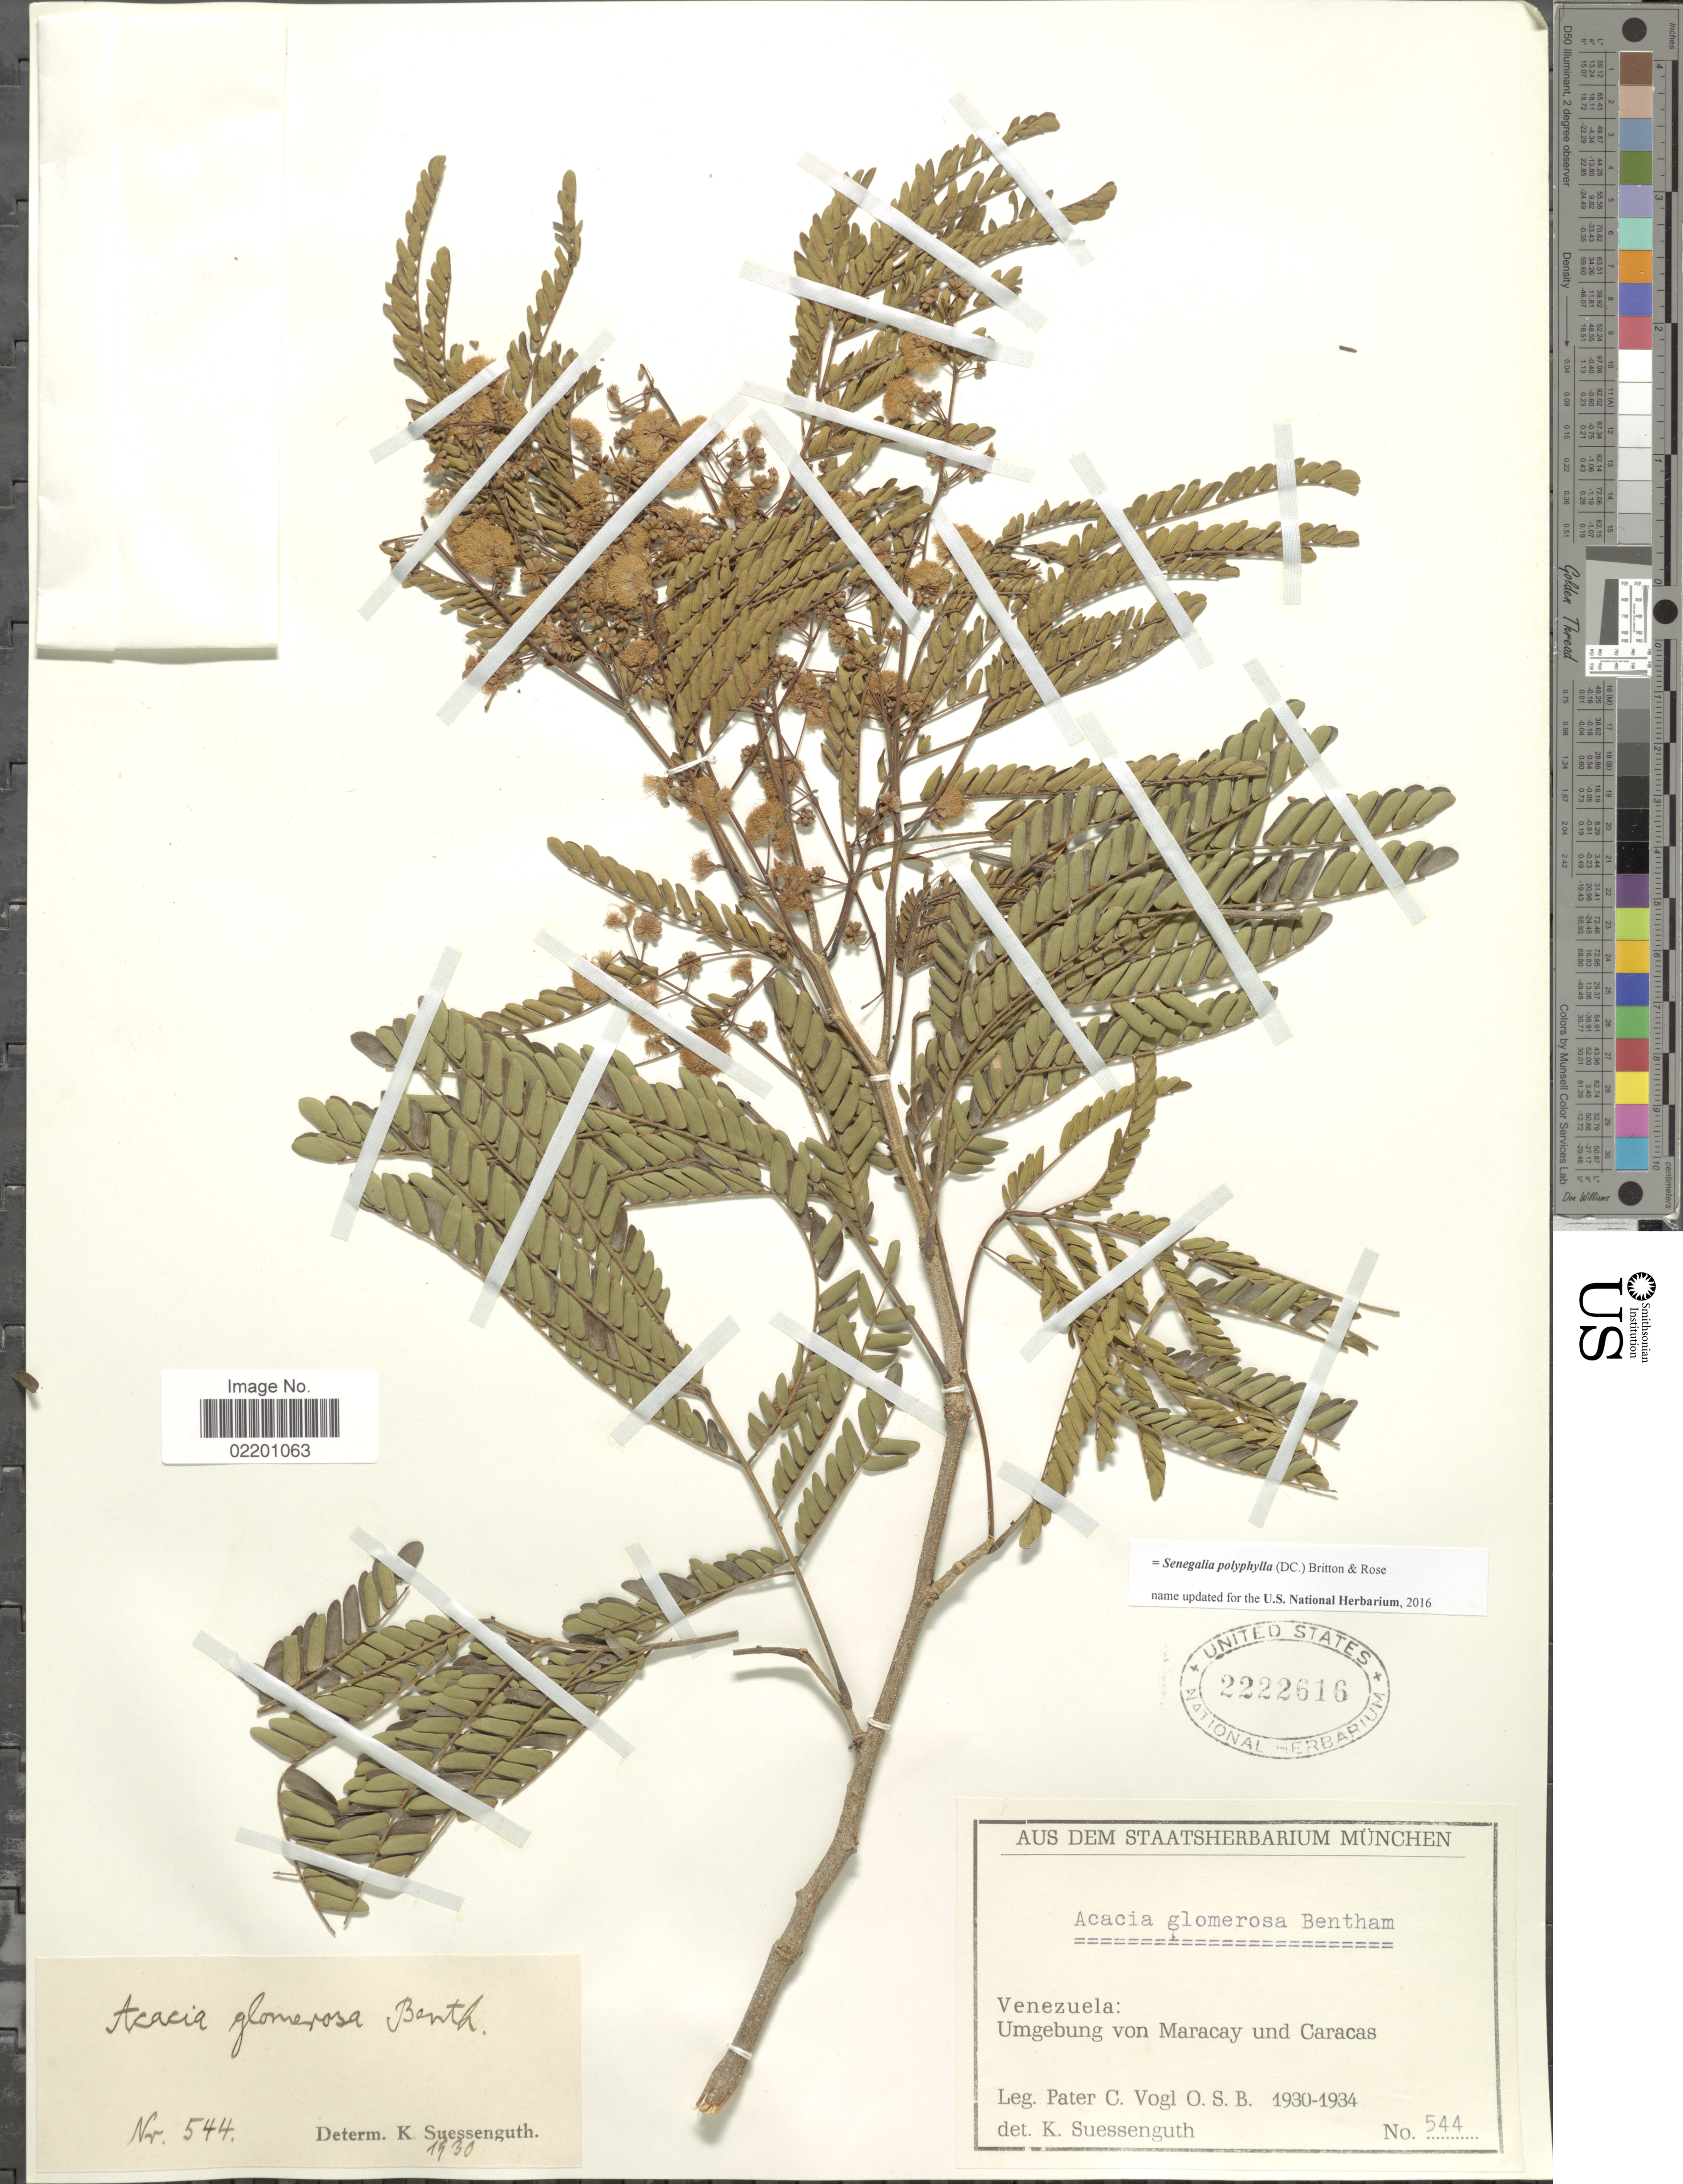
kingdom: Plantae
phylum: Tracheophyta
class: Magnoliopsida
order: Fabales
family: Fabaceae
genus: Senegalia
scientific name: Senegalia polyphylla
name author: (DC.) Britton & Rose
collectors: P. C. Vogl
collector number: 544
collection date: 1930/1934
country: Venezuela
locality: Umgebung von Maracay und Caracas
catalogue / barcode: US 2222616